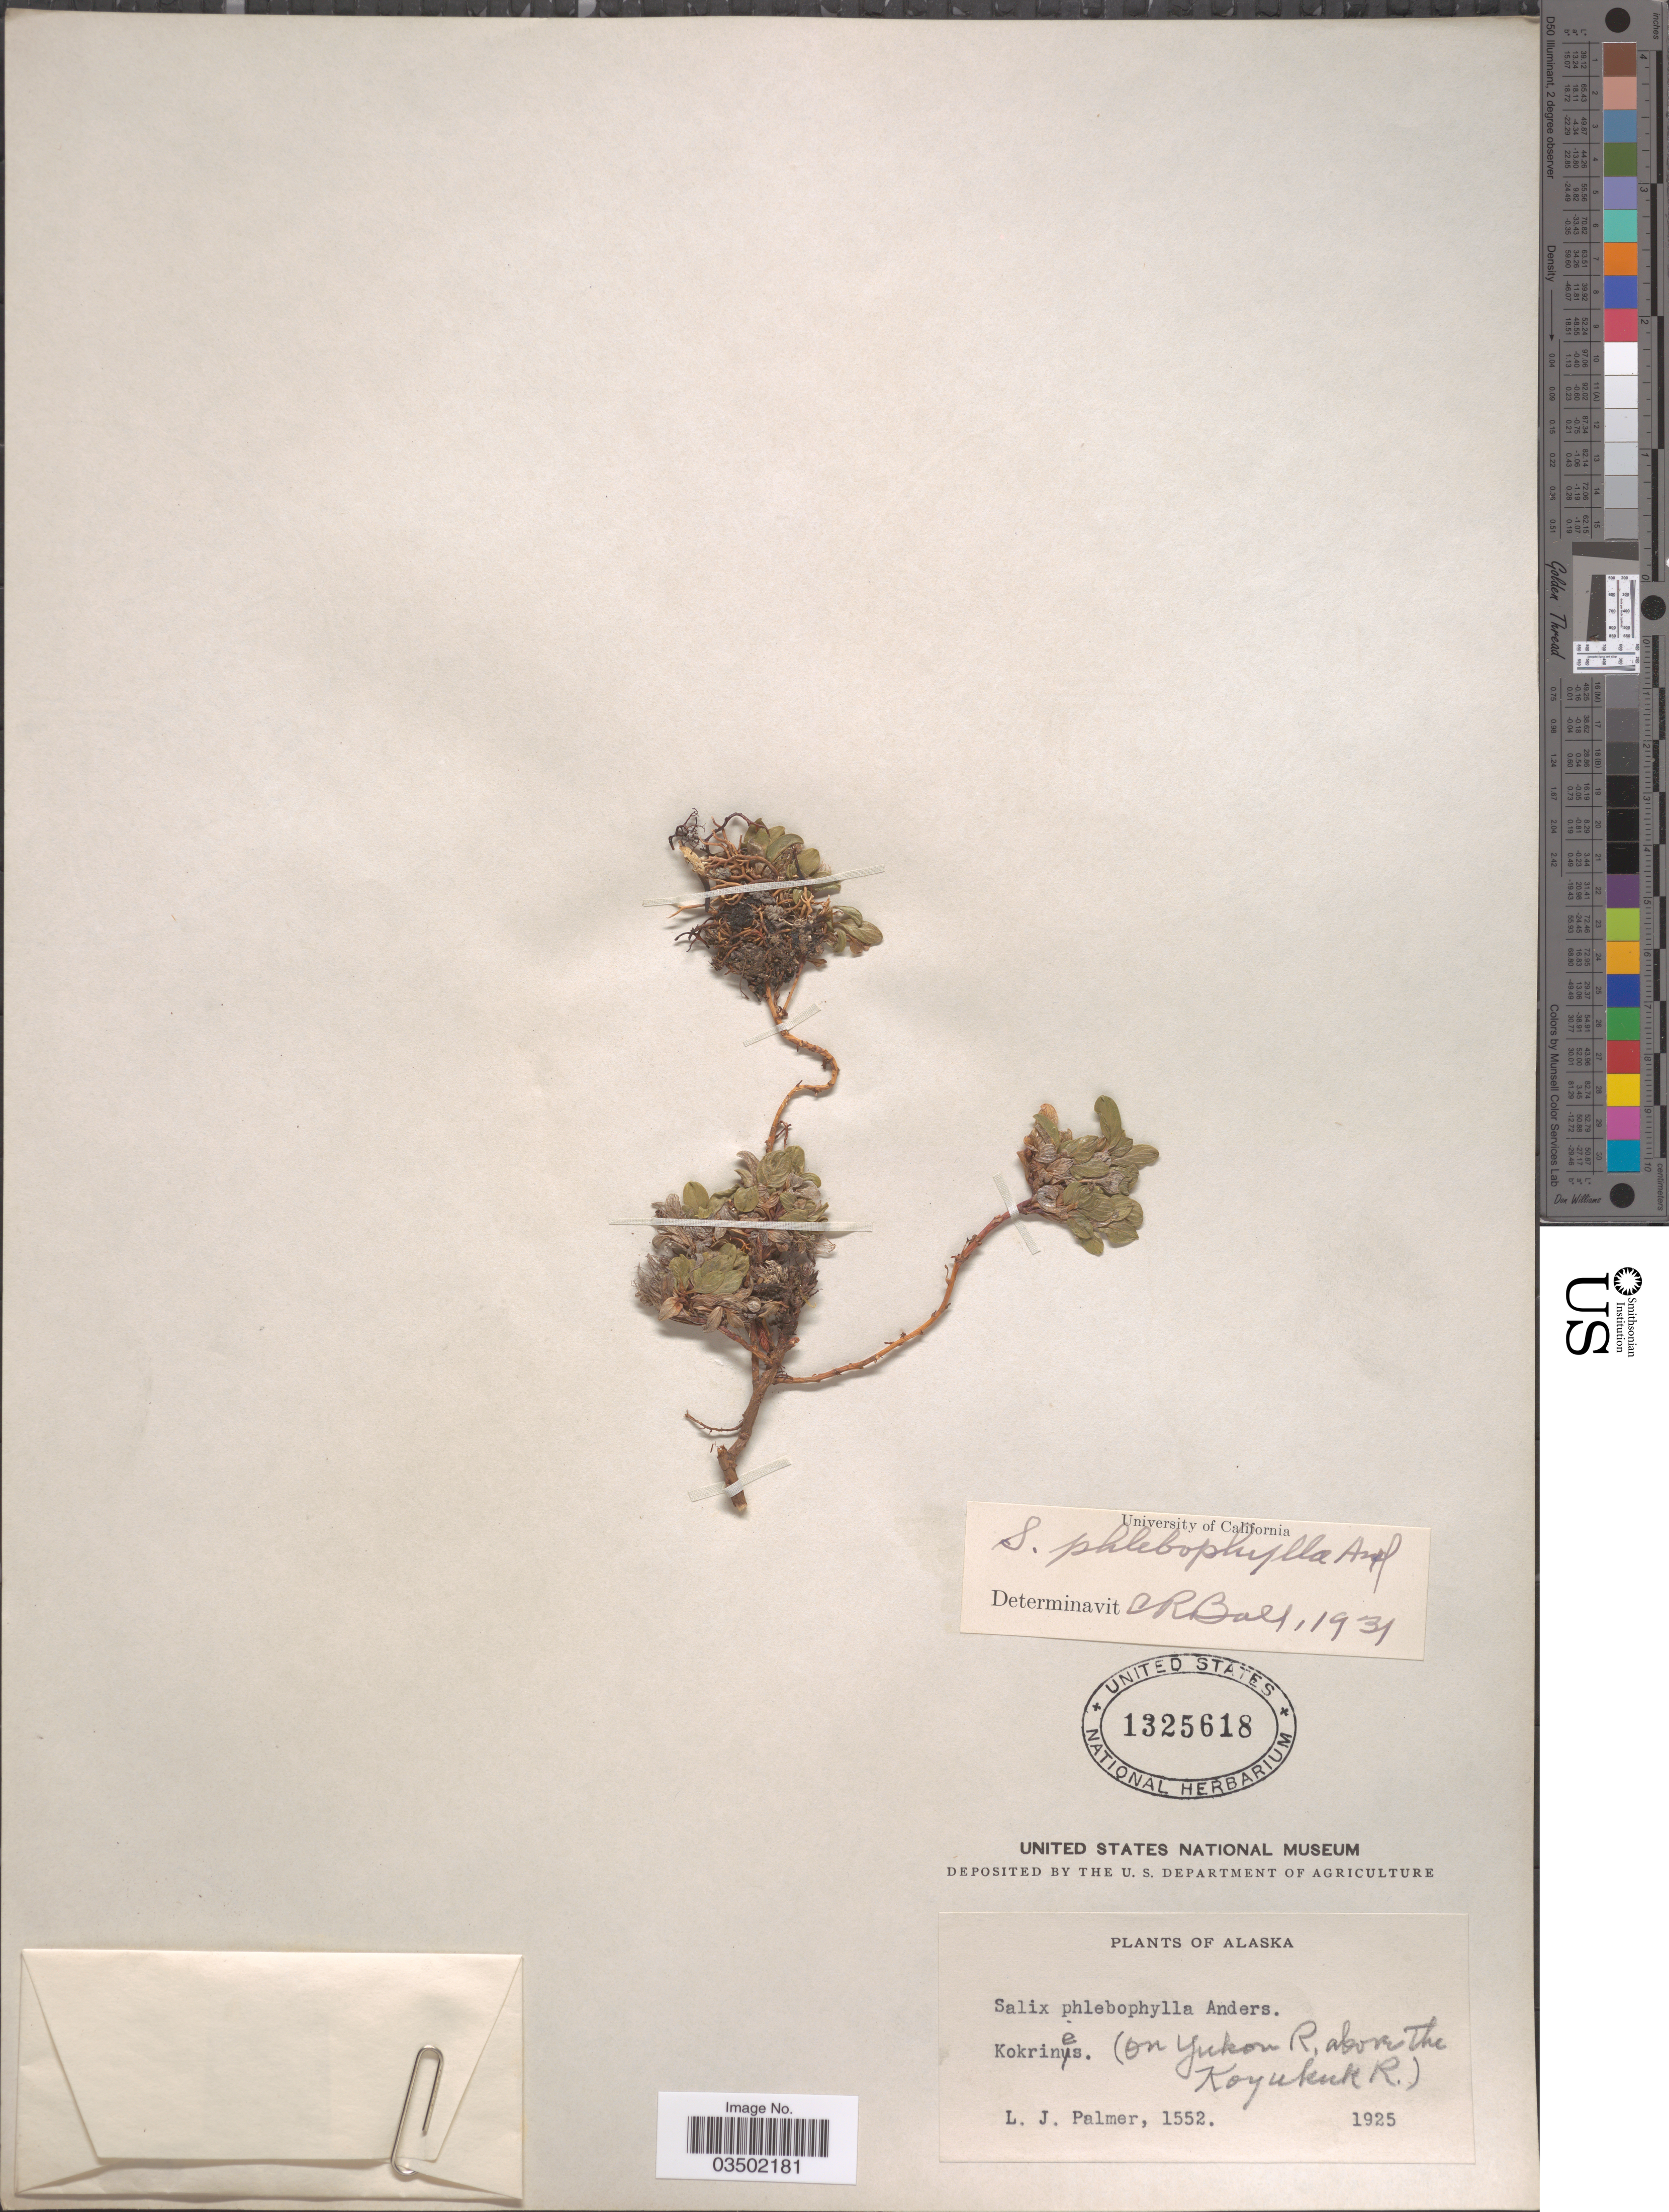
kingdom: Plantae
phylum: Tracheophyta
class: Magnoliopsida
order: Malpighiales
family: Salicaceae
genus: Salix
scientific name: Salix phlebophylla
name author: Andersson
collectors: L. J. Palmer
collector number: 1552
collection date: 1925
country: United States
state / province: Alaska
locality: Kokrines (on Yukon R. above the Koyukuk R.).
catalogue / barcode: US 1325618